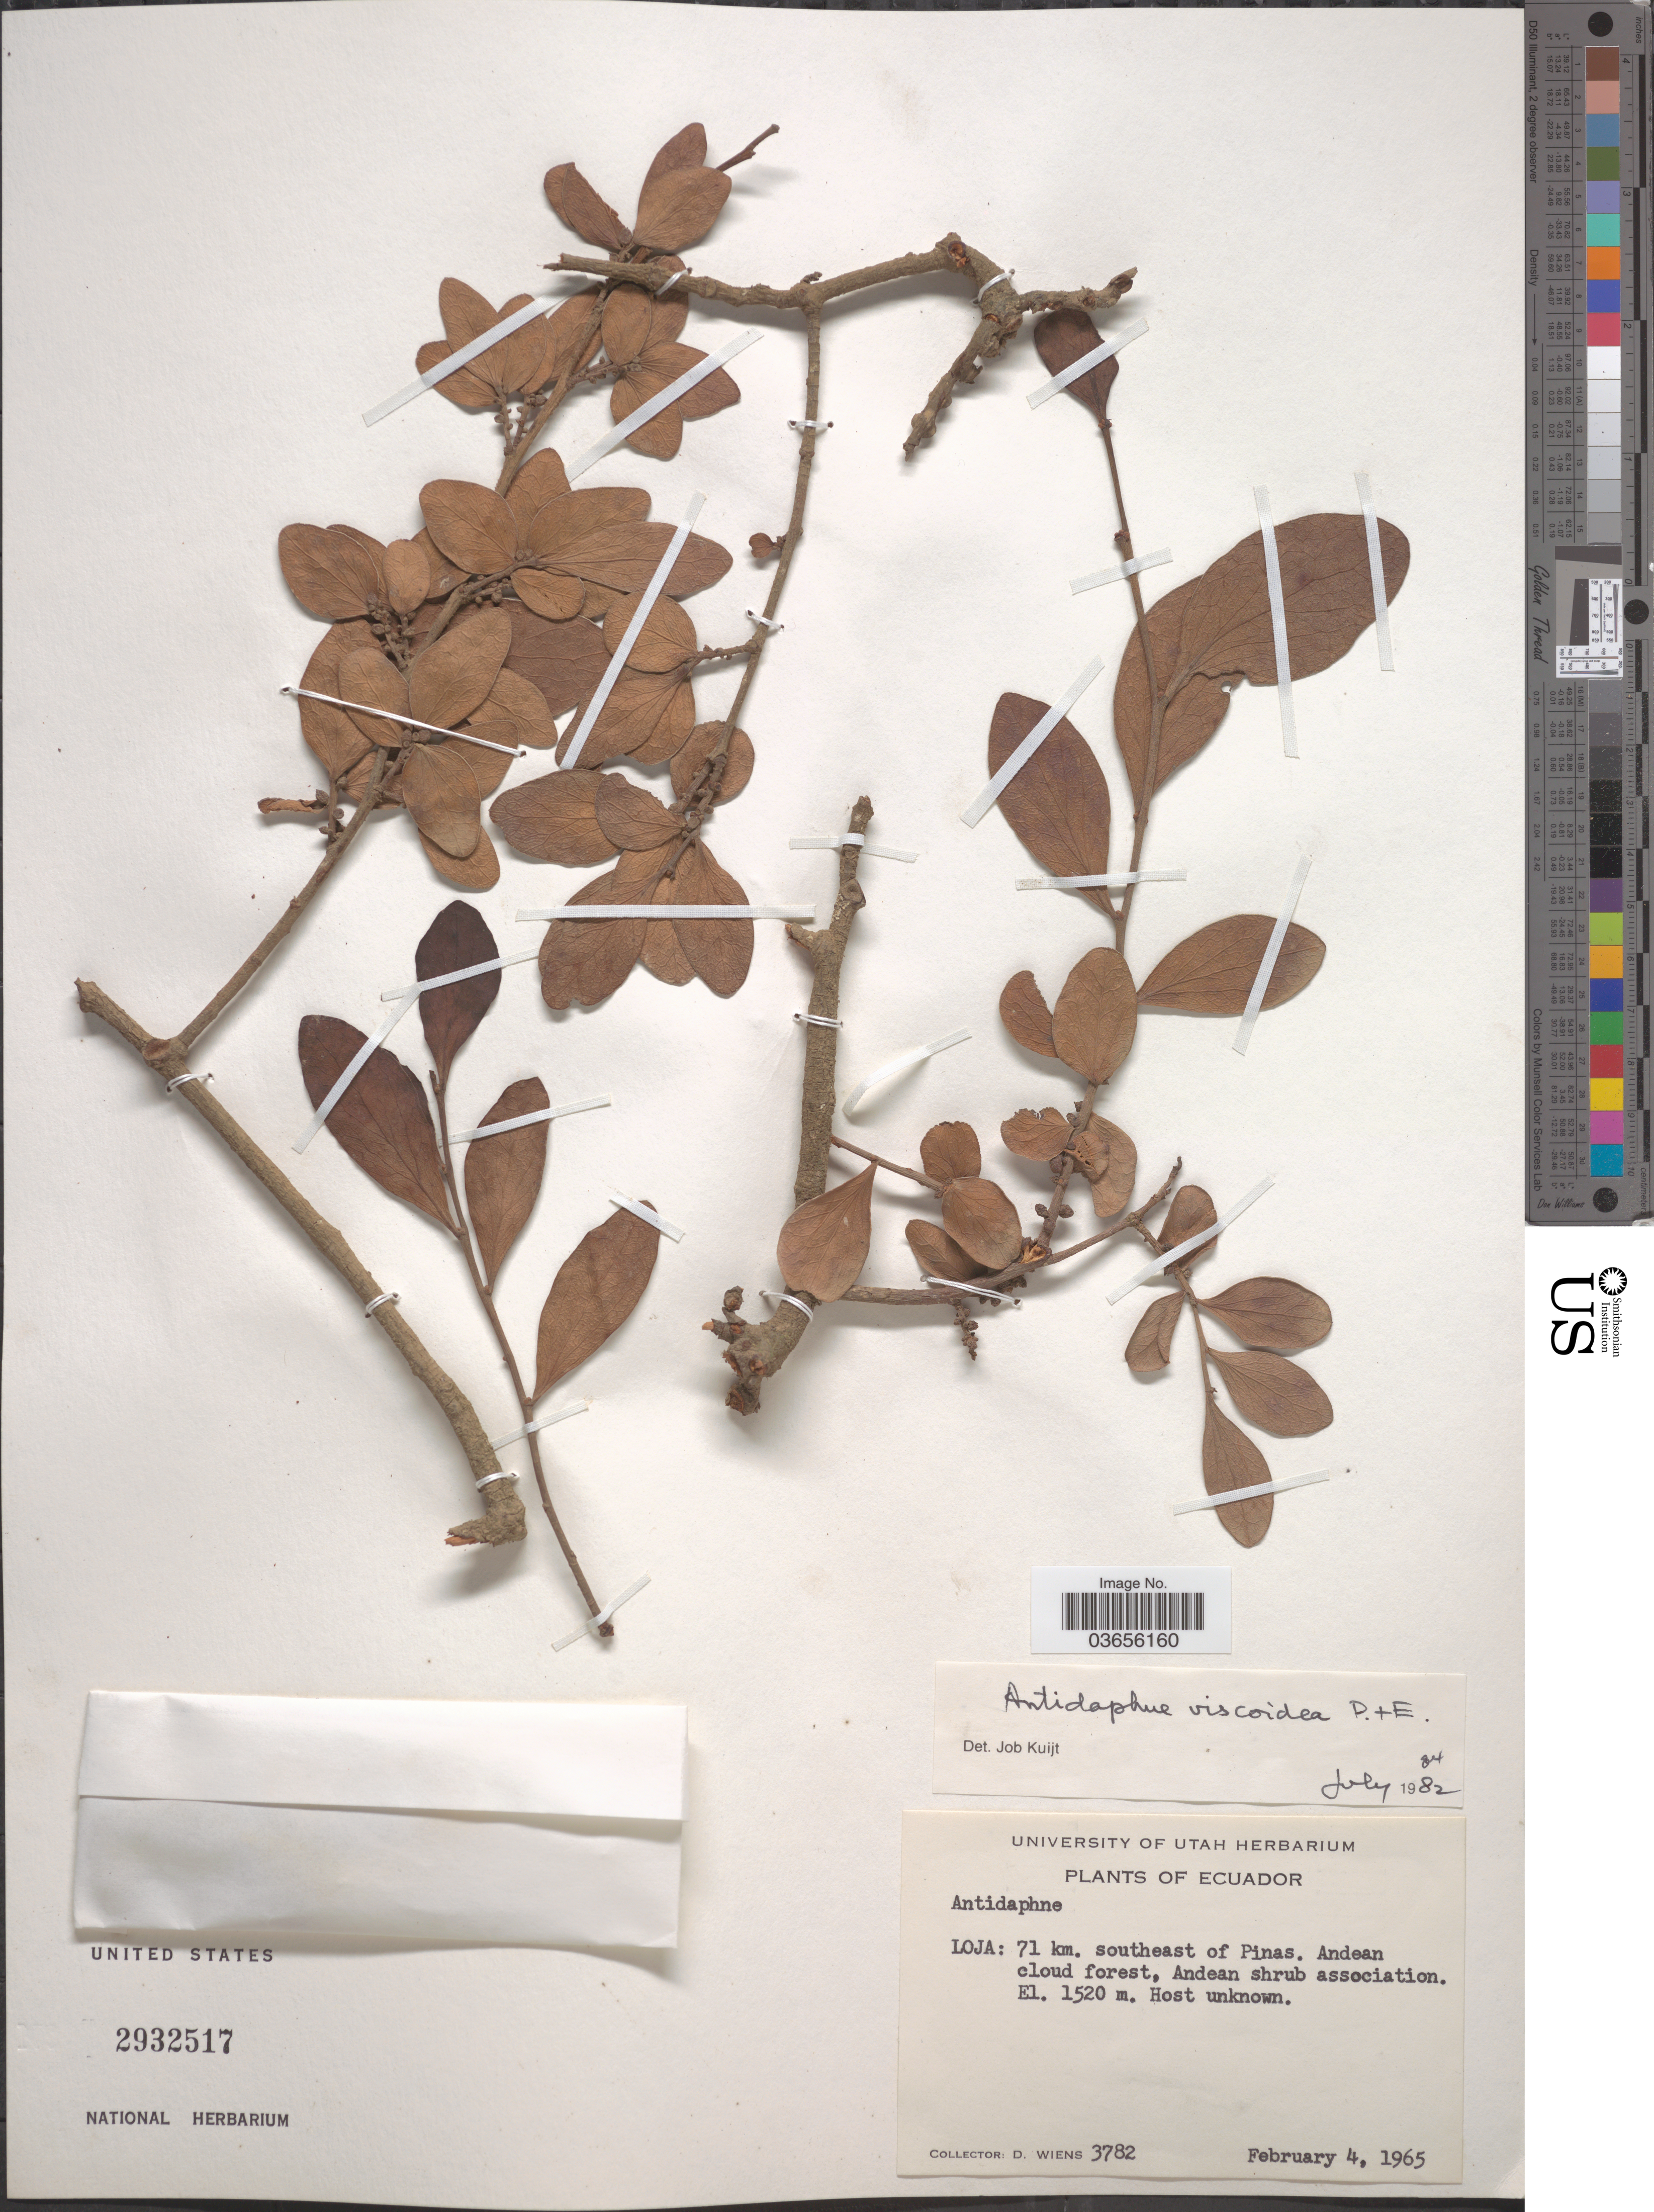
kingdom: Plantae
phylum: Tracheophyta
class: Magnoliopsida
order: Santalales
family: Santalaceae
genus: Antidaphne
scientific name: Antidaphne viscoidea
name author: Poepp. & Endl.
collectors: D. Wiens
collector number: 3782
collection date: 1965-02-04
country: Ecuador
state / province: Loja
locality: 71 km. southeast of Pinas.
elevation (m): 1520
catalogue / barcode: US 2932517